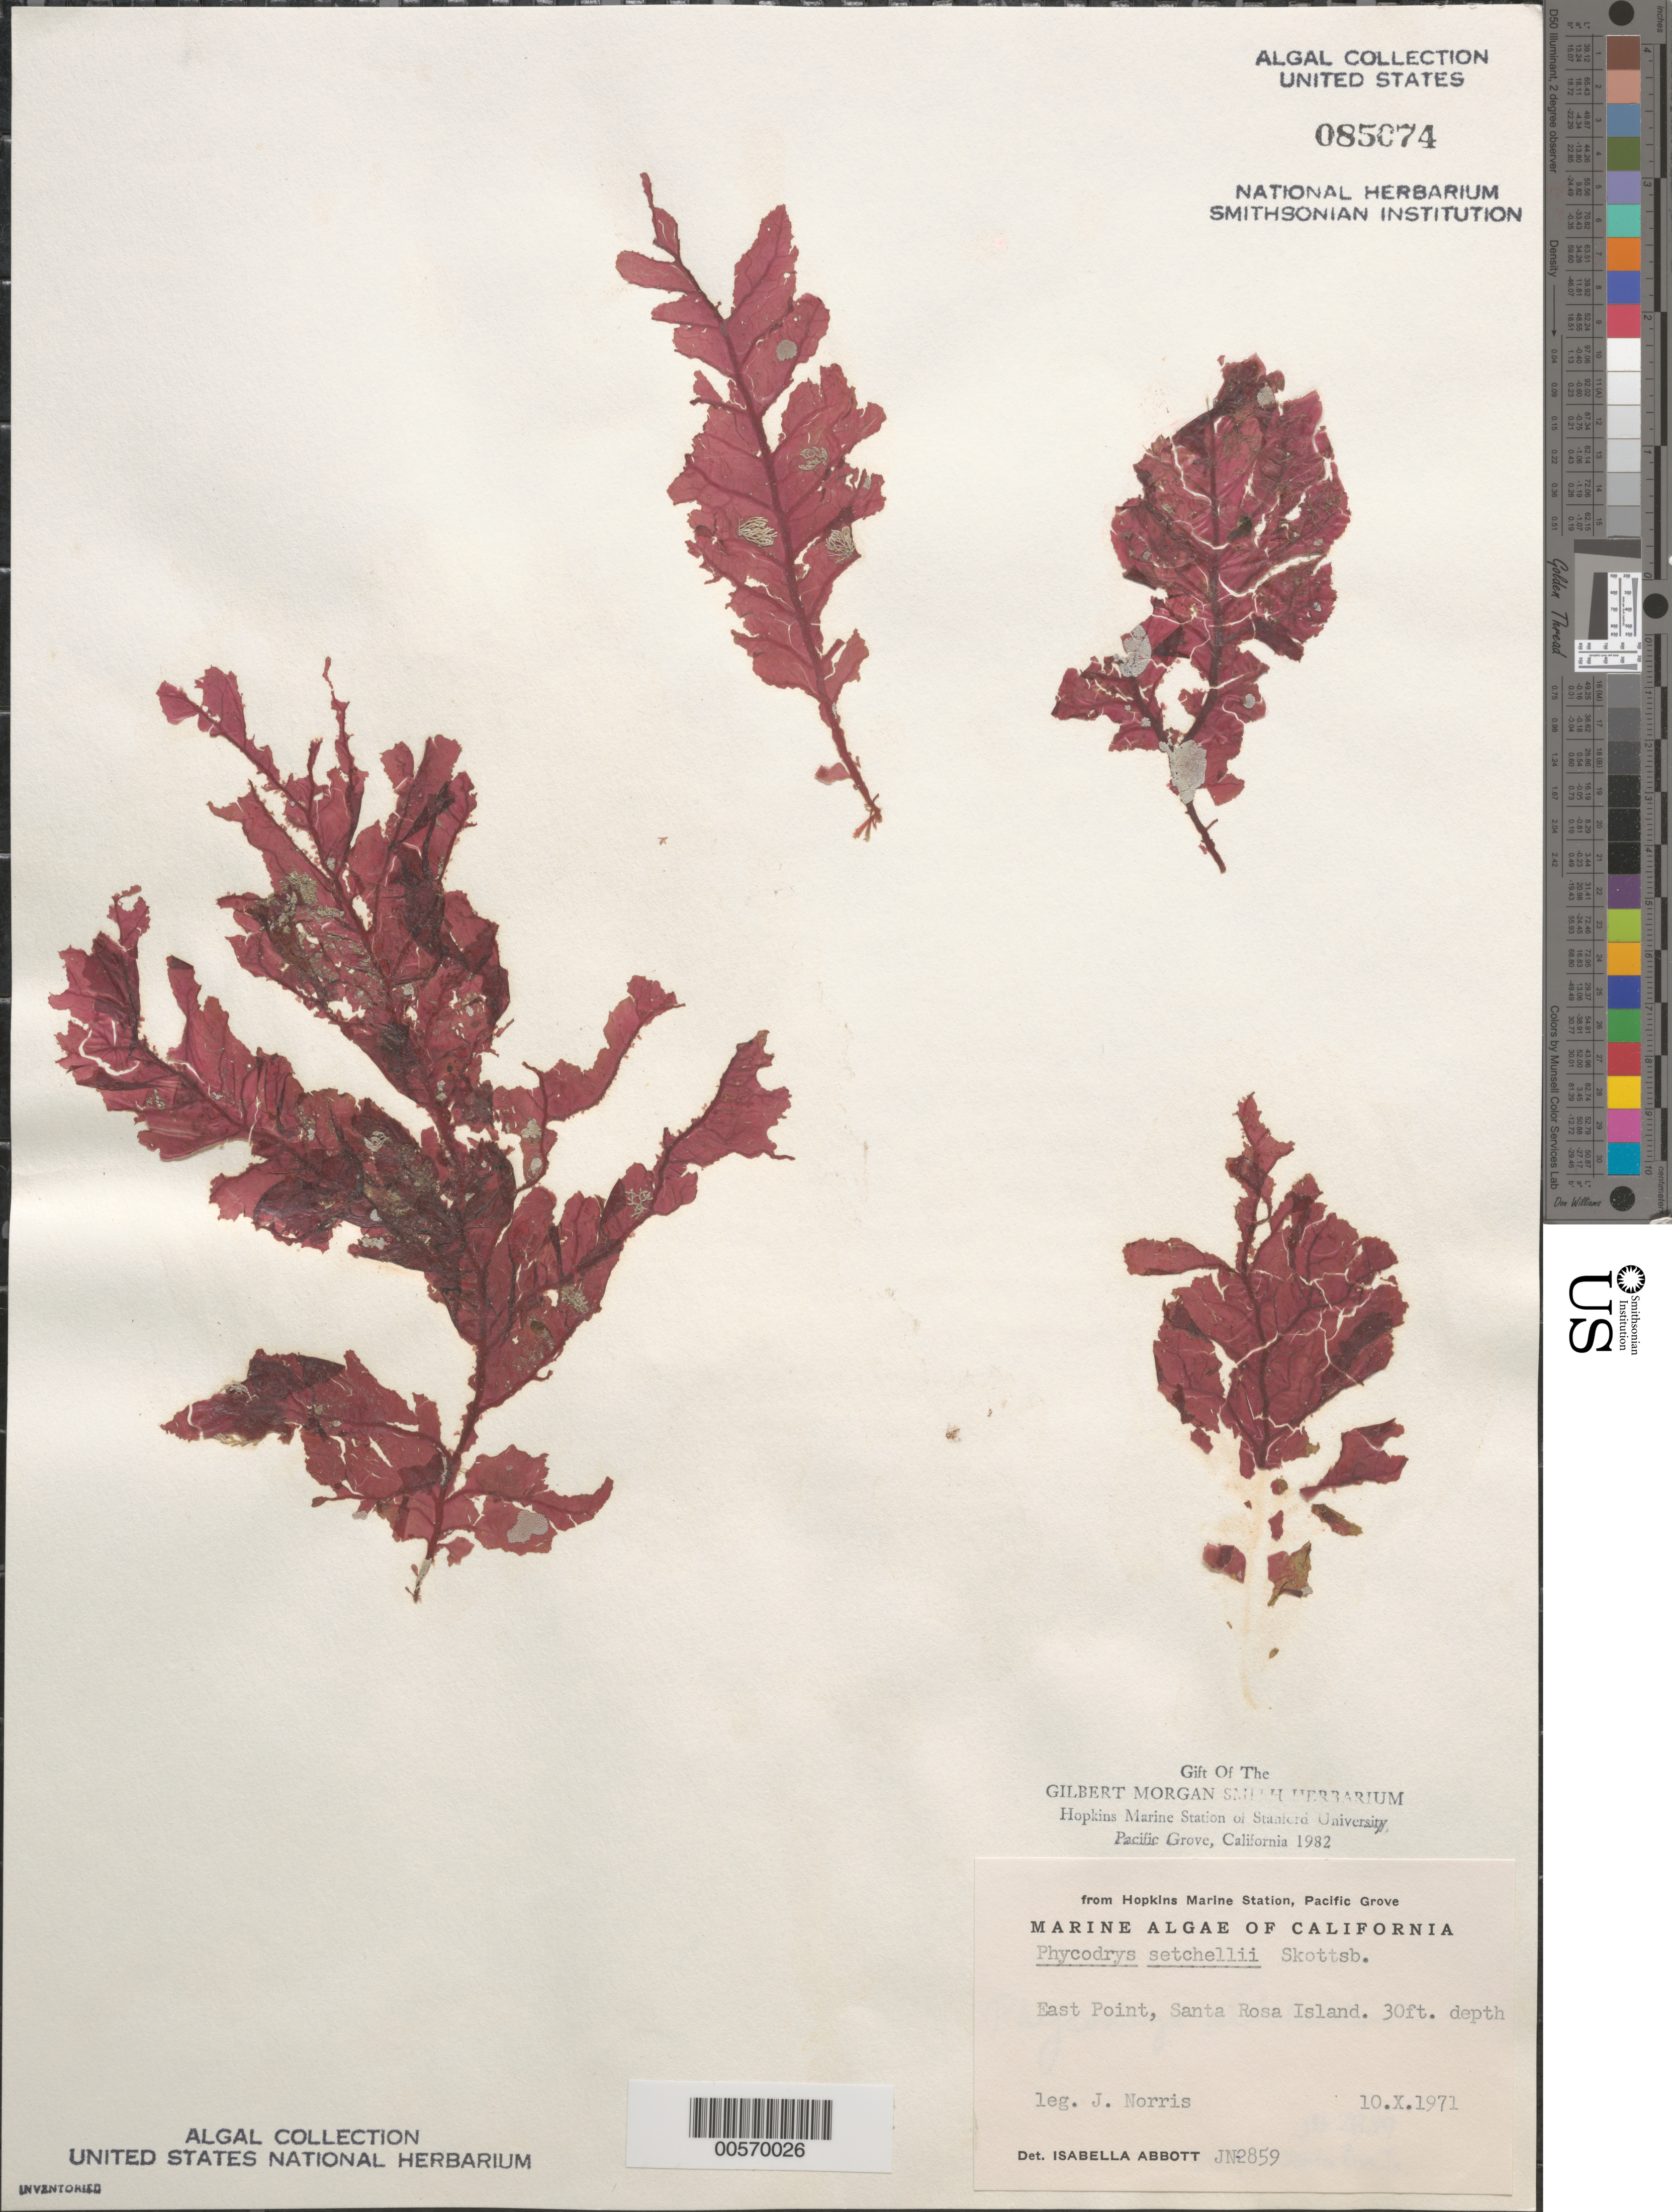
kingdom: Plantae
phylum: Rhodophyta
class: Florideophyceae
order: Ceramiales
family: Delesseriaceae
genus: Phycodrys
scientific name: Phycodrys setchellii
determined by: Abbott, Isabella A.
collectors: J. N. Norris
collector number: JN-2859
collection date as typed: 10 Oct 1971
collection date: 1971-10-10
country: United States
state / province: California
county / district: Santa Barbara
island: Santa Rosa Island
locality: East Point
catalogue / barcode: US 85074